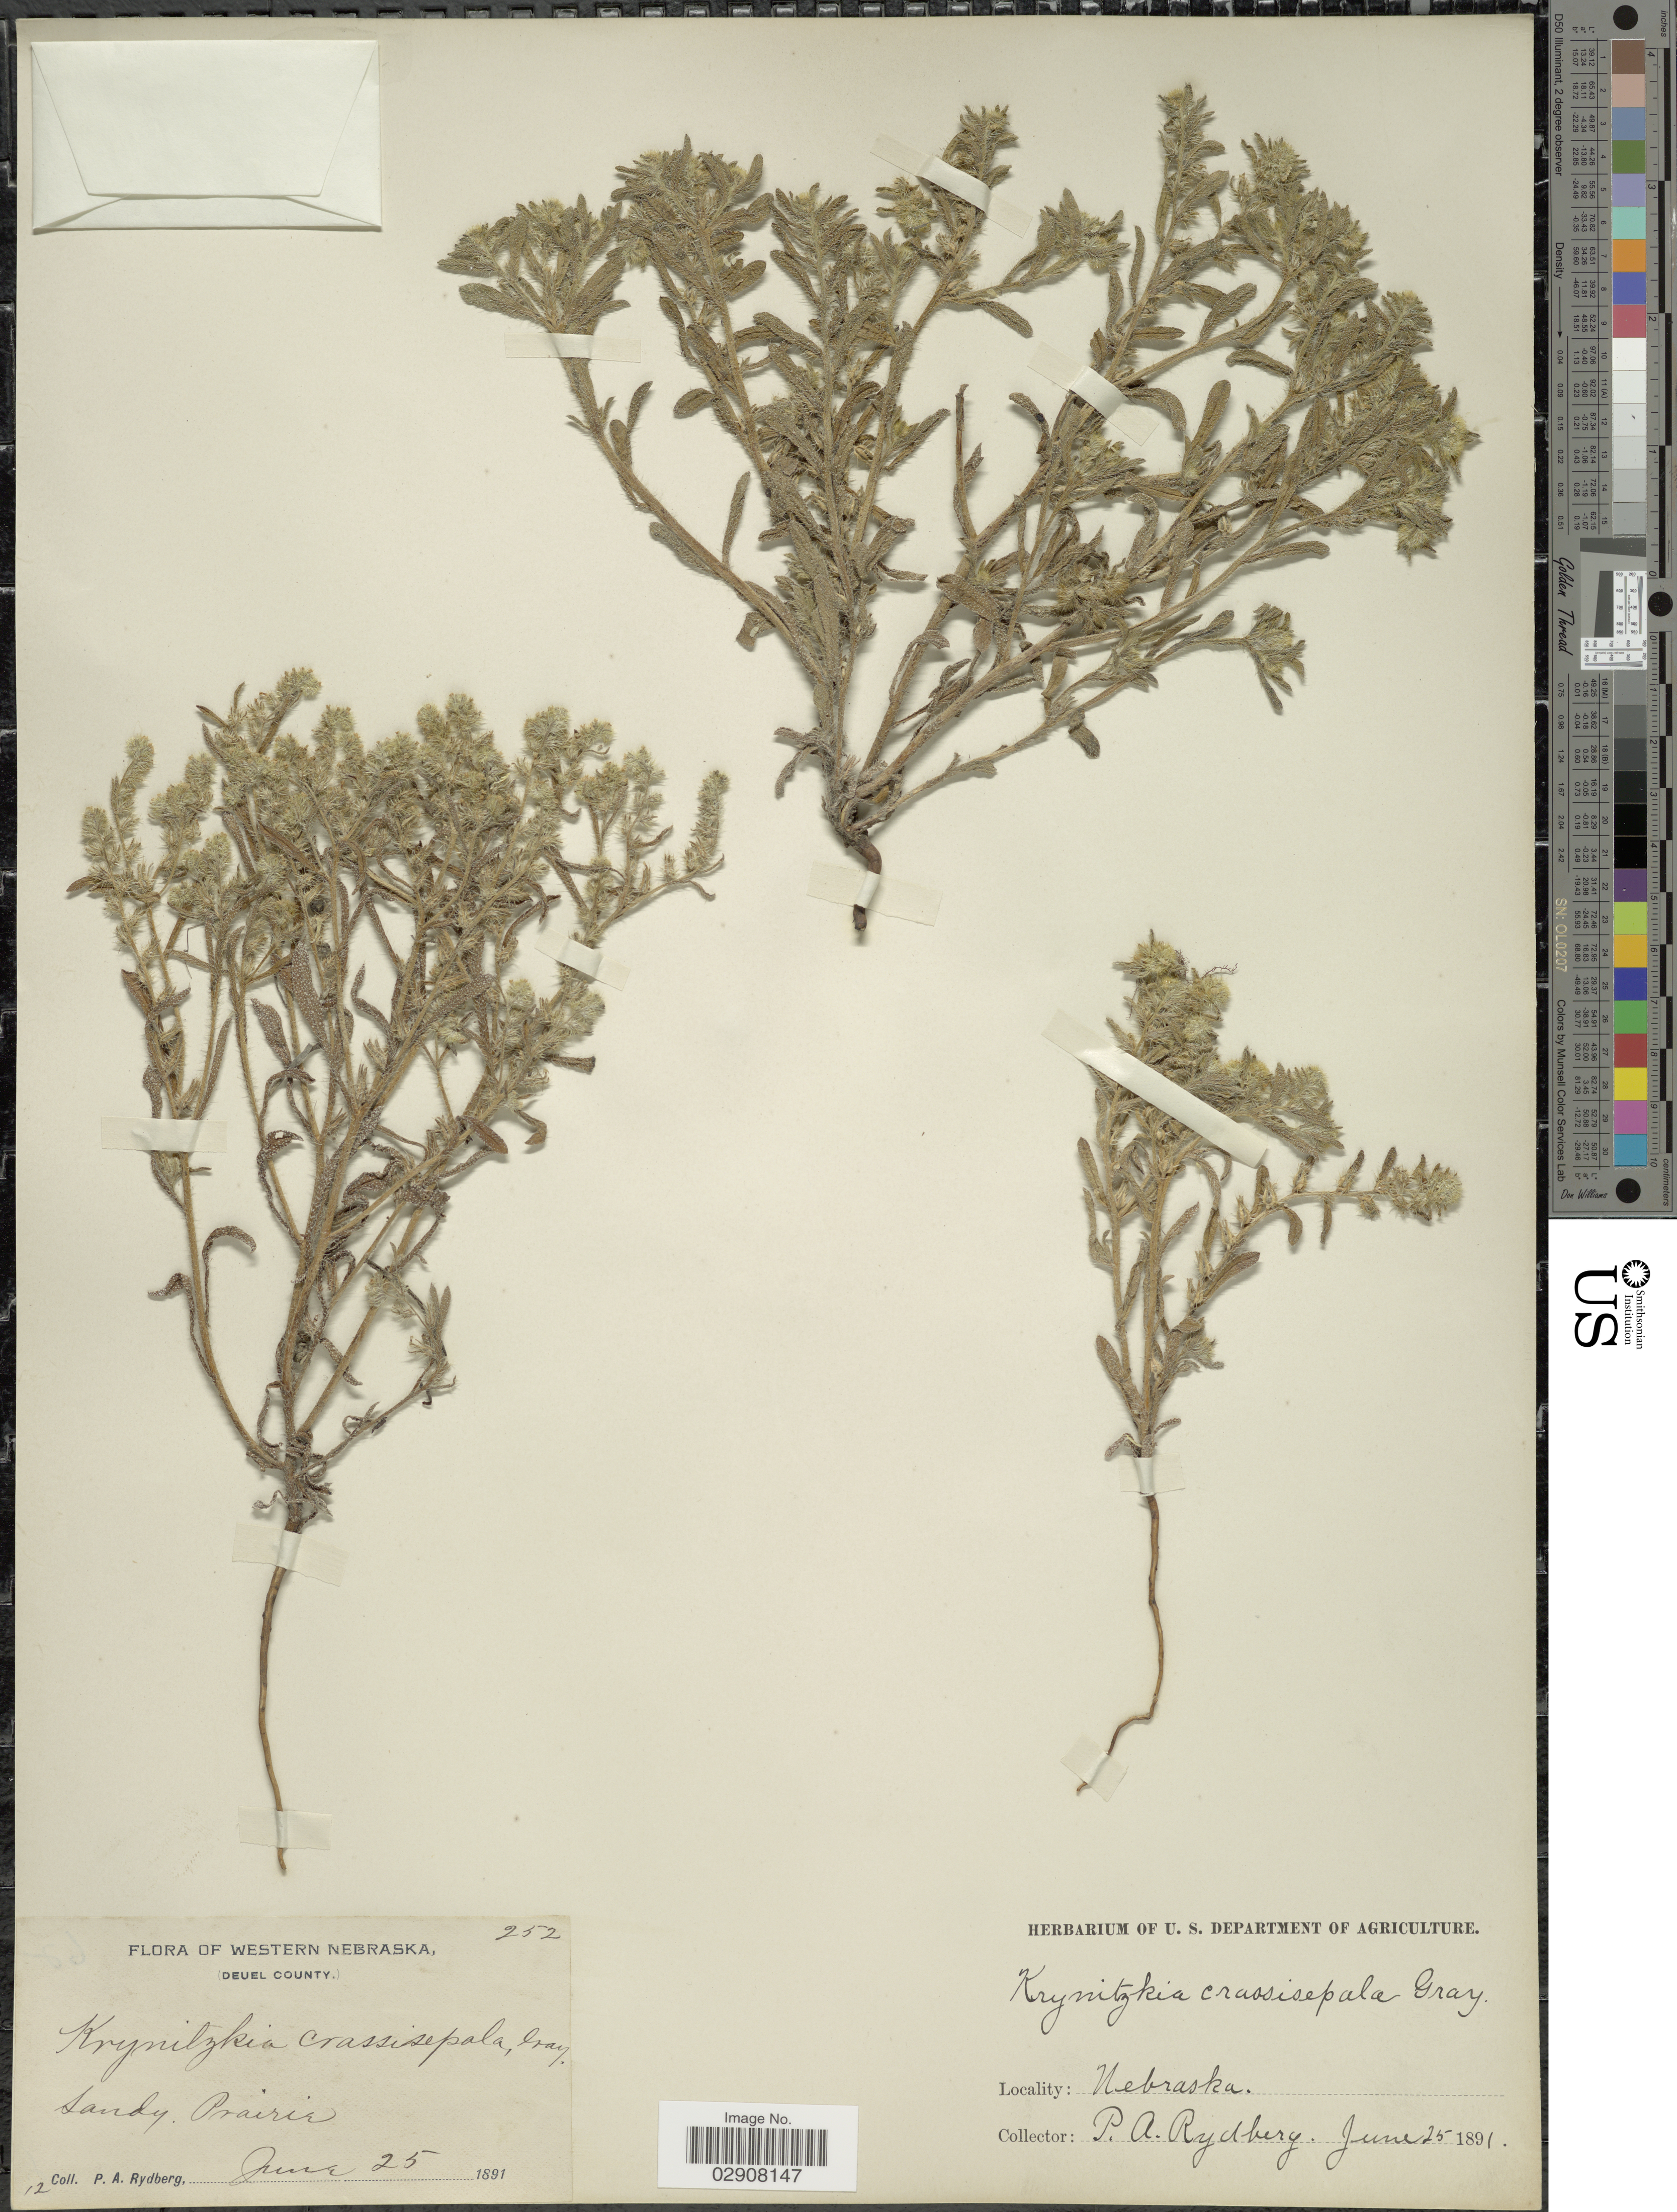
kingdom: Plantae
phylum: Tracheophyta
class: Magnoliopsida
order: Boraginales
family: Boraginaceae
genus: Cryptantha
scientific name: Cryptantha minima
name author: Rydb.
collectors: P. A. Rydberg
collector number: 252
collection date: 1891-06-25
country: United States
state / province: Nebraska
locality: Western Nebraska. Deuel County.